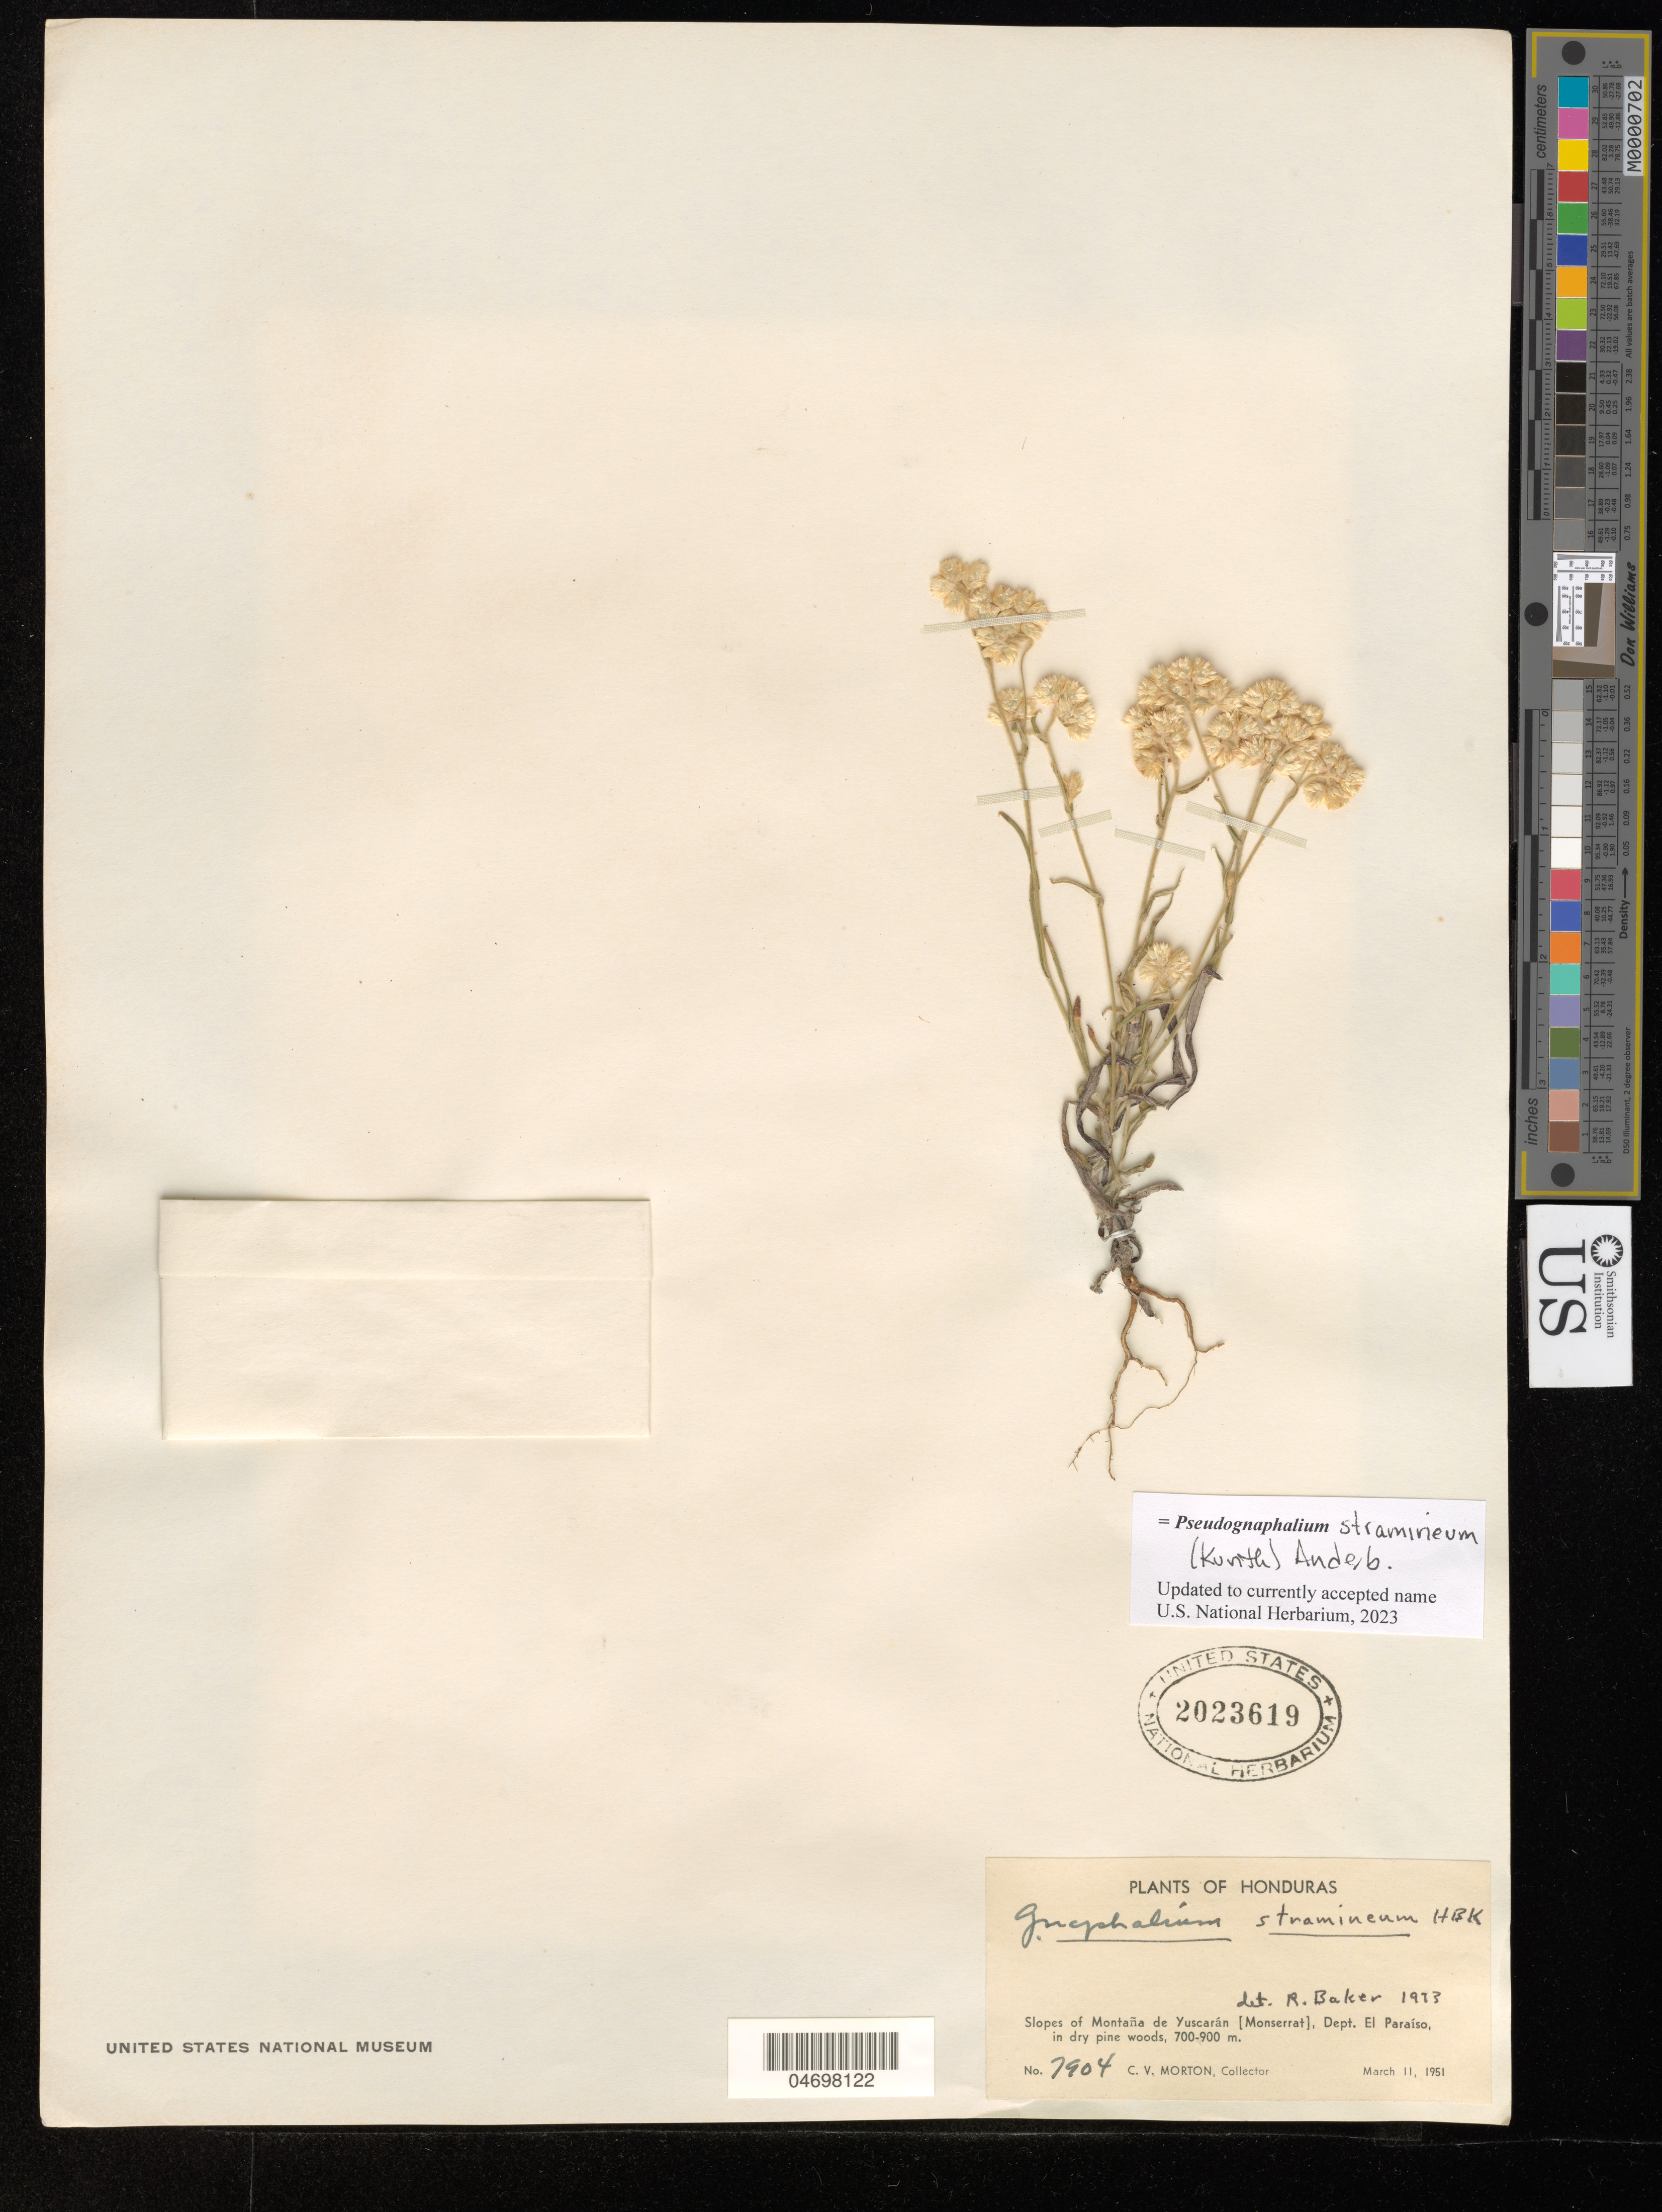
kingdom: Plantae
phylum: Tracheophyta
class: Magnoliopsida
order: Asterales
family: Asteraceae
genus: Pseudognaphalium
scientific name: Pseudognaphalium filifolium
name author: G.L. Nesom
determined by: Nesom, Guy L.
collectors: C. V. Morton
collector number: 7904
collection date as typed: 11 Mar 1951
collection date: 1951-03-11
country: Honduras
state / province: El Paraíso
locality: Monserrat, Montana de Yuscaran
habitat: Slopes; in dry pine woods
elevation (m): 700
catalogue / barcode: US 2023619